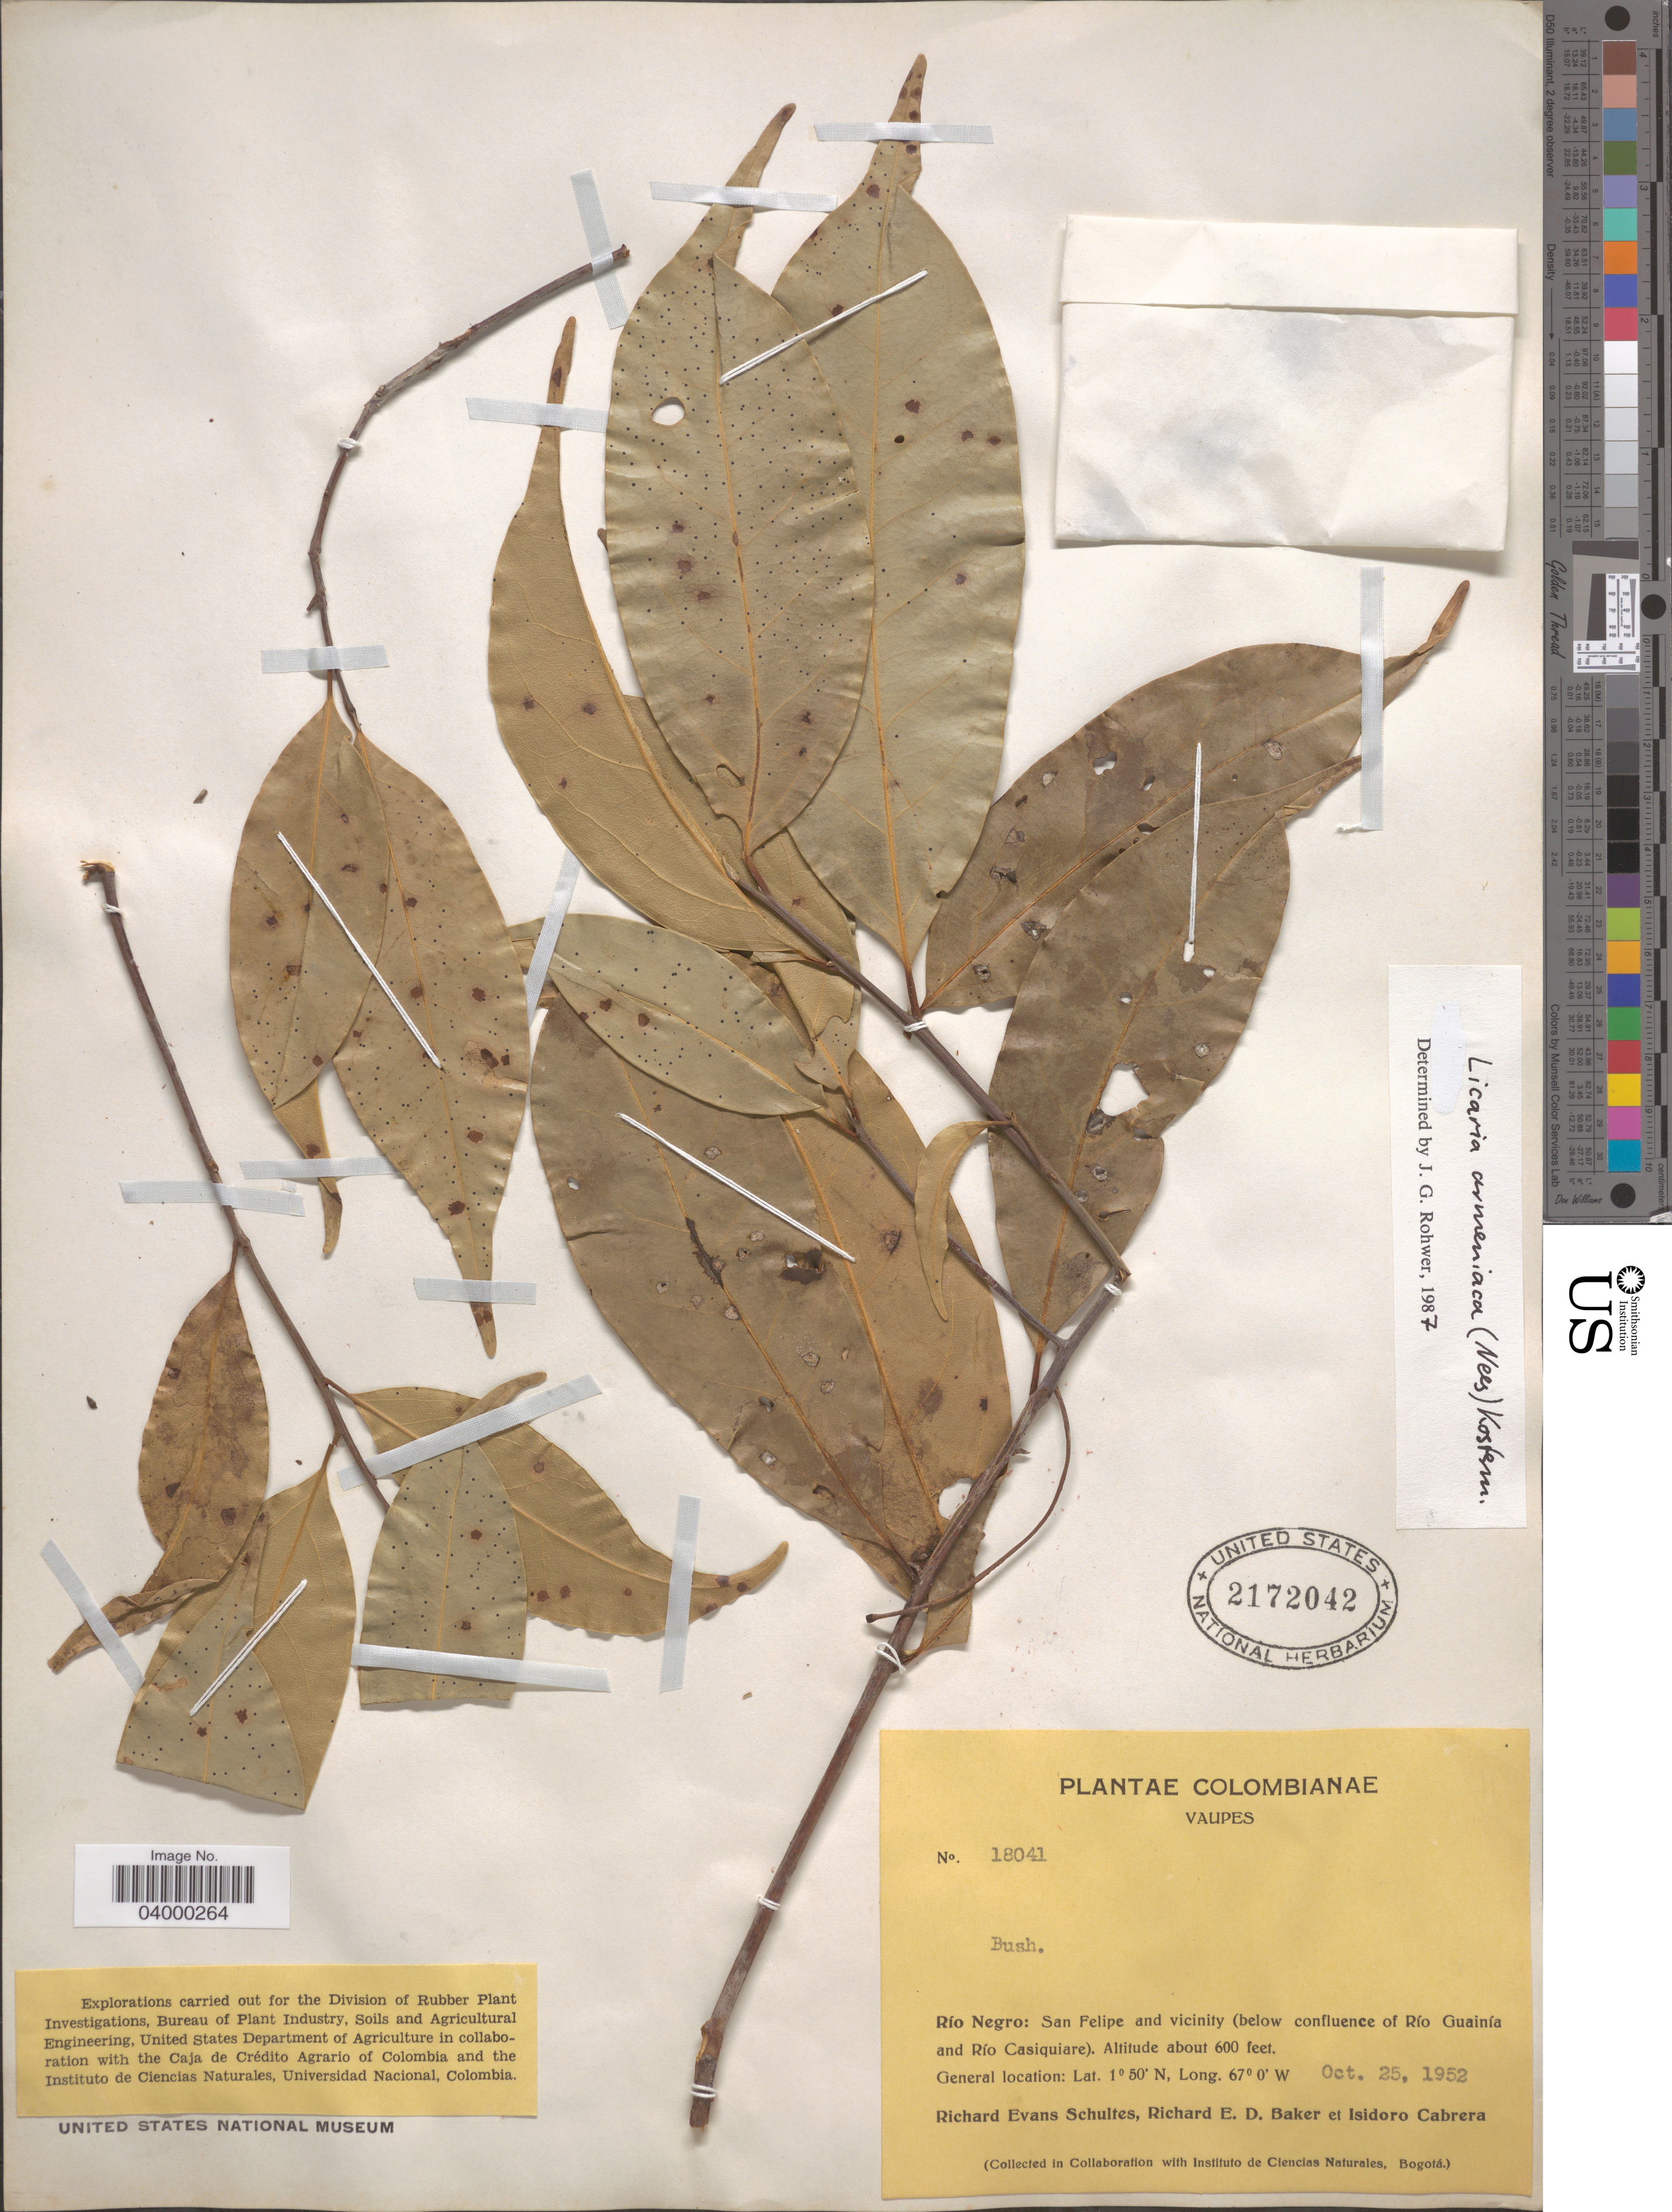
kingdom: Plantae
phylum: Tracheophyta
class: Magnoliopsida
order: Laurales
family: Lauraceae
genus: Licaria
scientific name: Licaria armeniaca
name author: (Nees) Kosterm.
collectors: R. E. Schultes, R. E. D. Baker & I. Cabrera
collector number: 18041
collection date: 1952-10-25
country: Colombia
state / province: Vaupés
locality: Río Negro: San Felipe and vicinity (below confleunce of Río Guainía and Río Casiquiare).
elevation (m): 183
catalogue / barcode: US 2172042